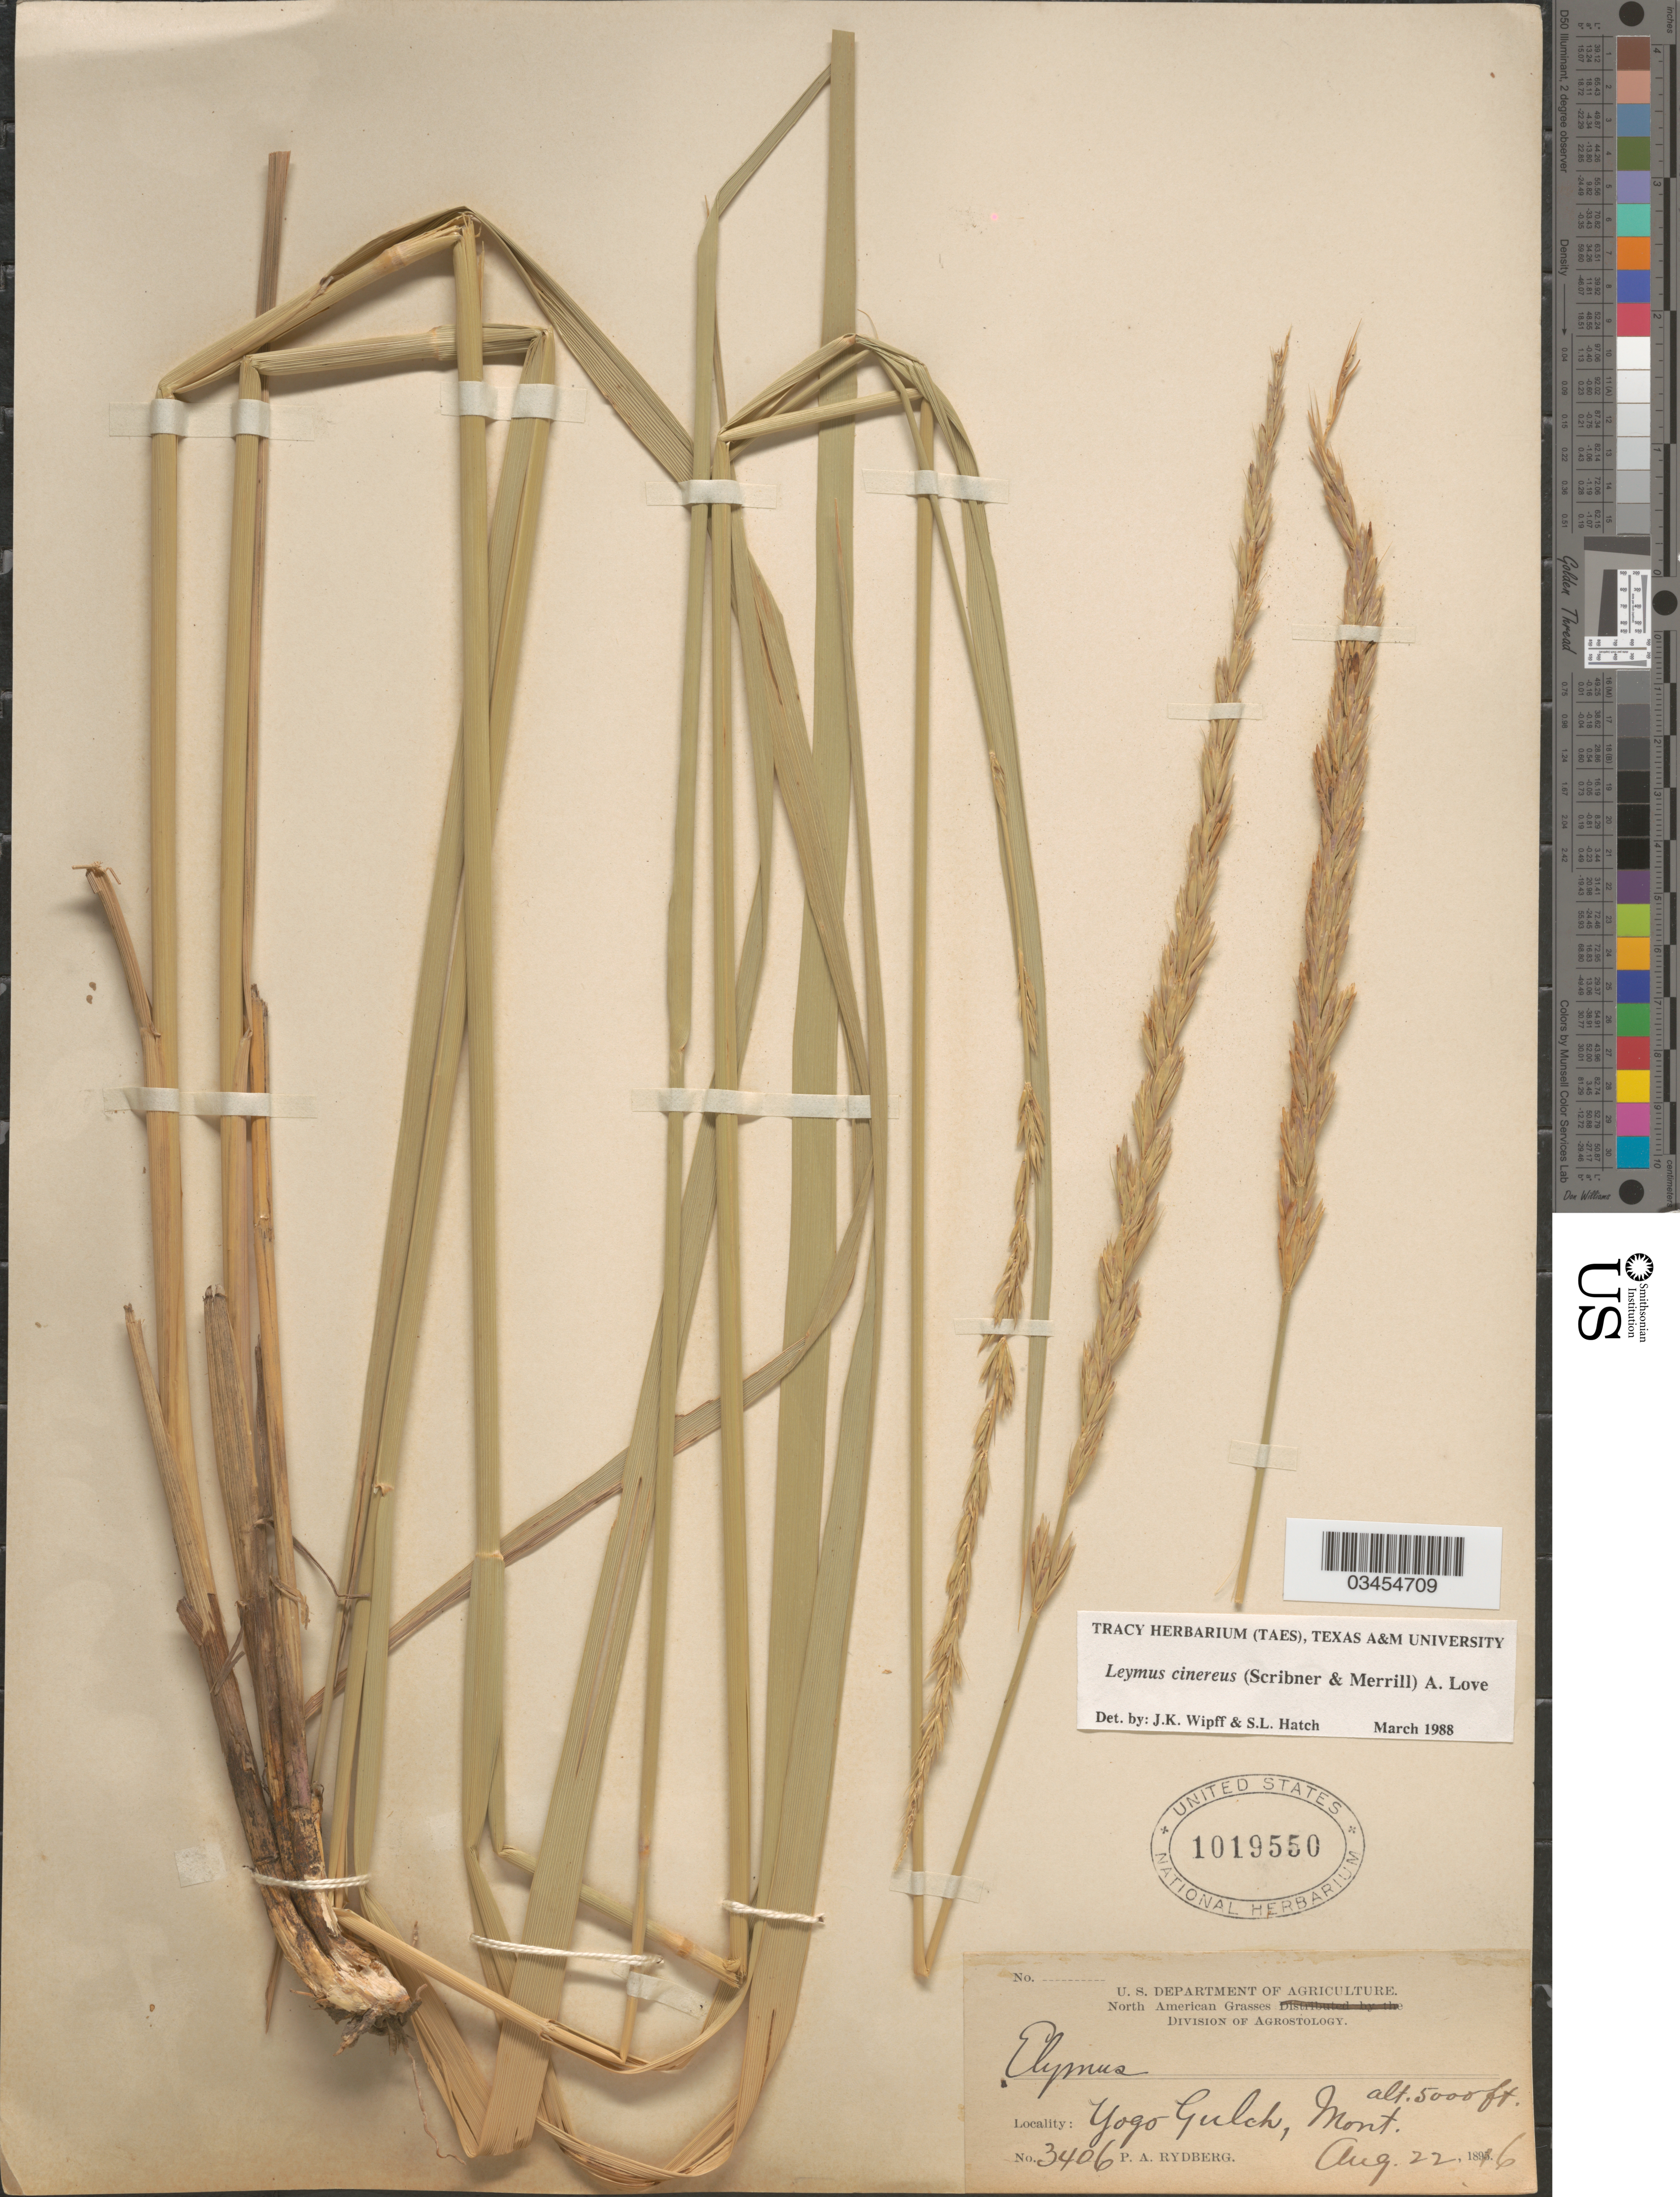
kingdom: Plantae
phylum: Tracheophyta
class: Liliopsida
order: Poales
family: Poaceae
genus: Leymus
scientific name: Leymus cinereus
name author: (Scribn. & Merr.) Á. Löve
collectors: P. A. Rydberg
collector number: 3406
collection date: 1896-08-22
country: United States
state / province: Montana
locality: Yogo Gulch.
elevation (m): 1524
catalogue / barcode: US 1019550